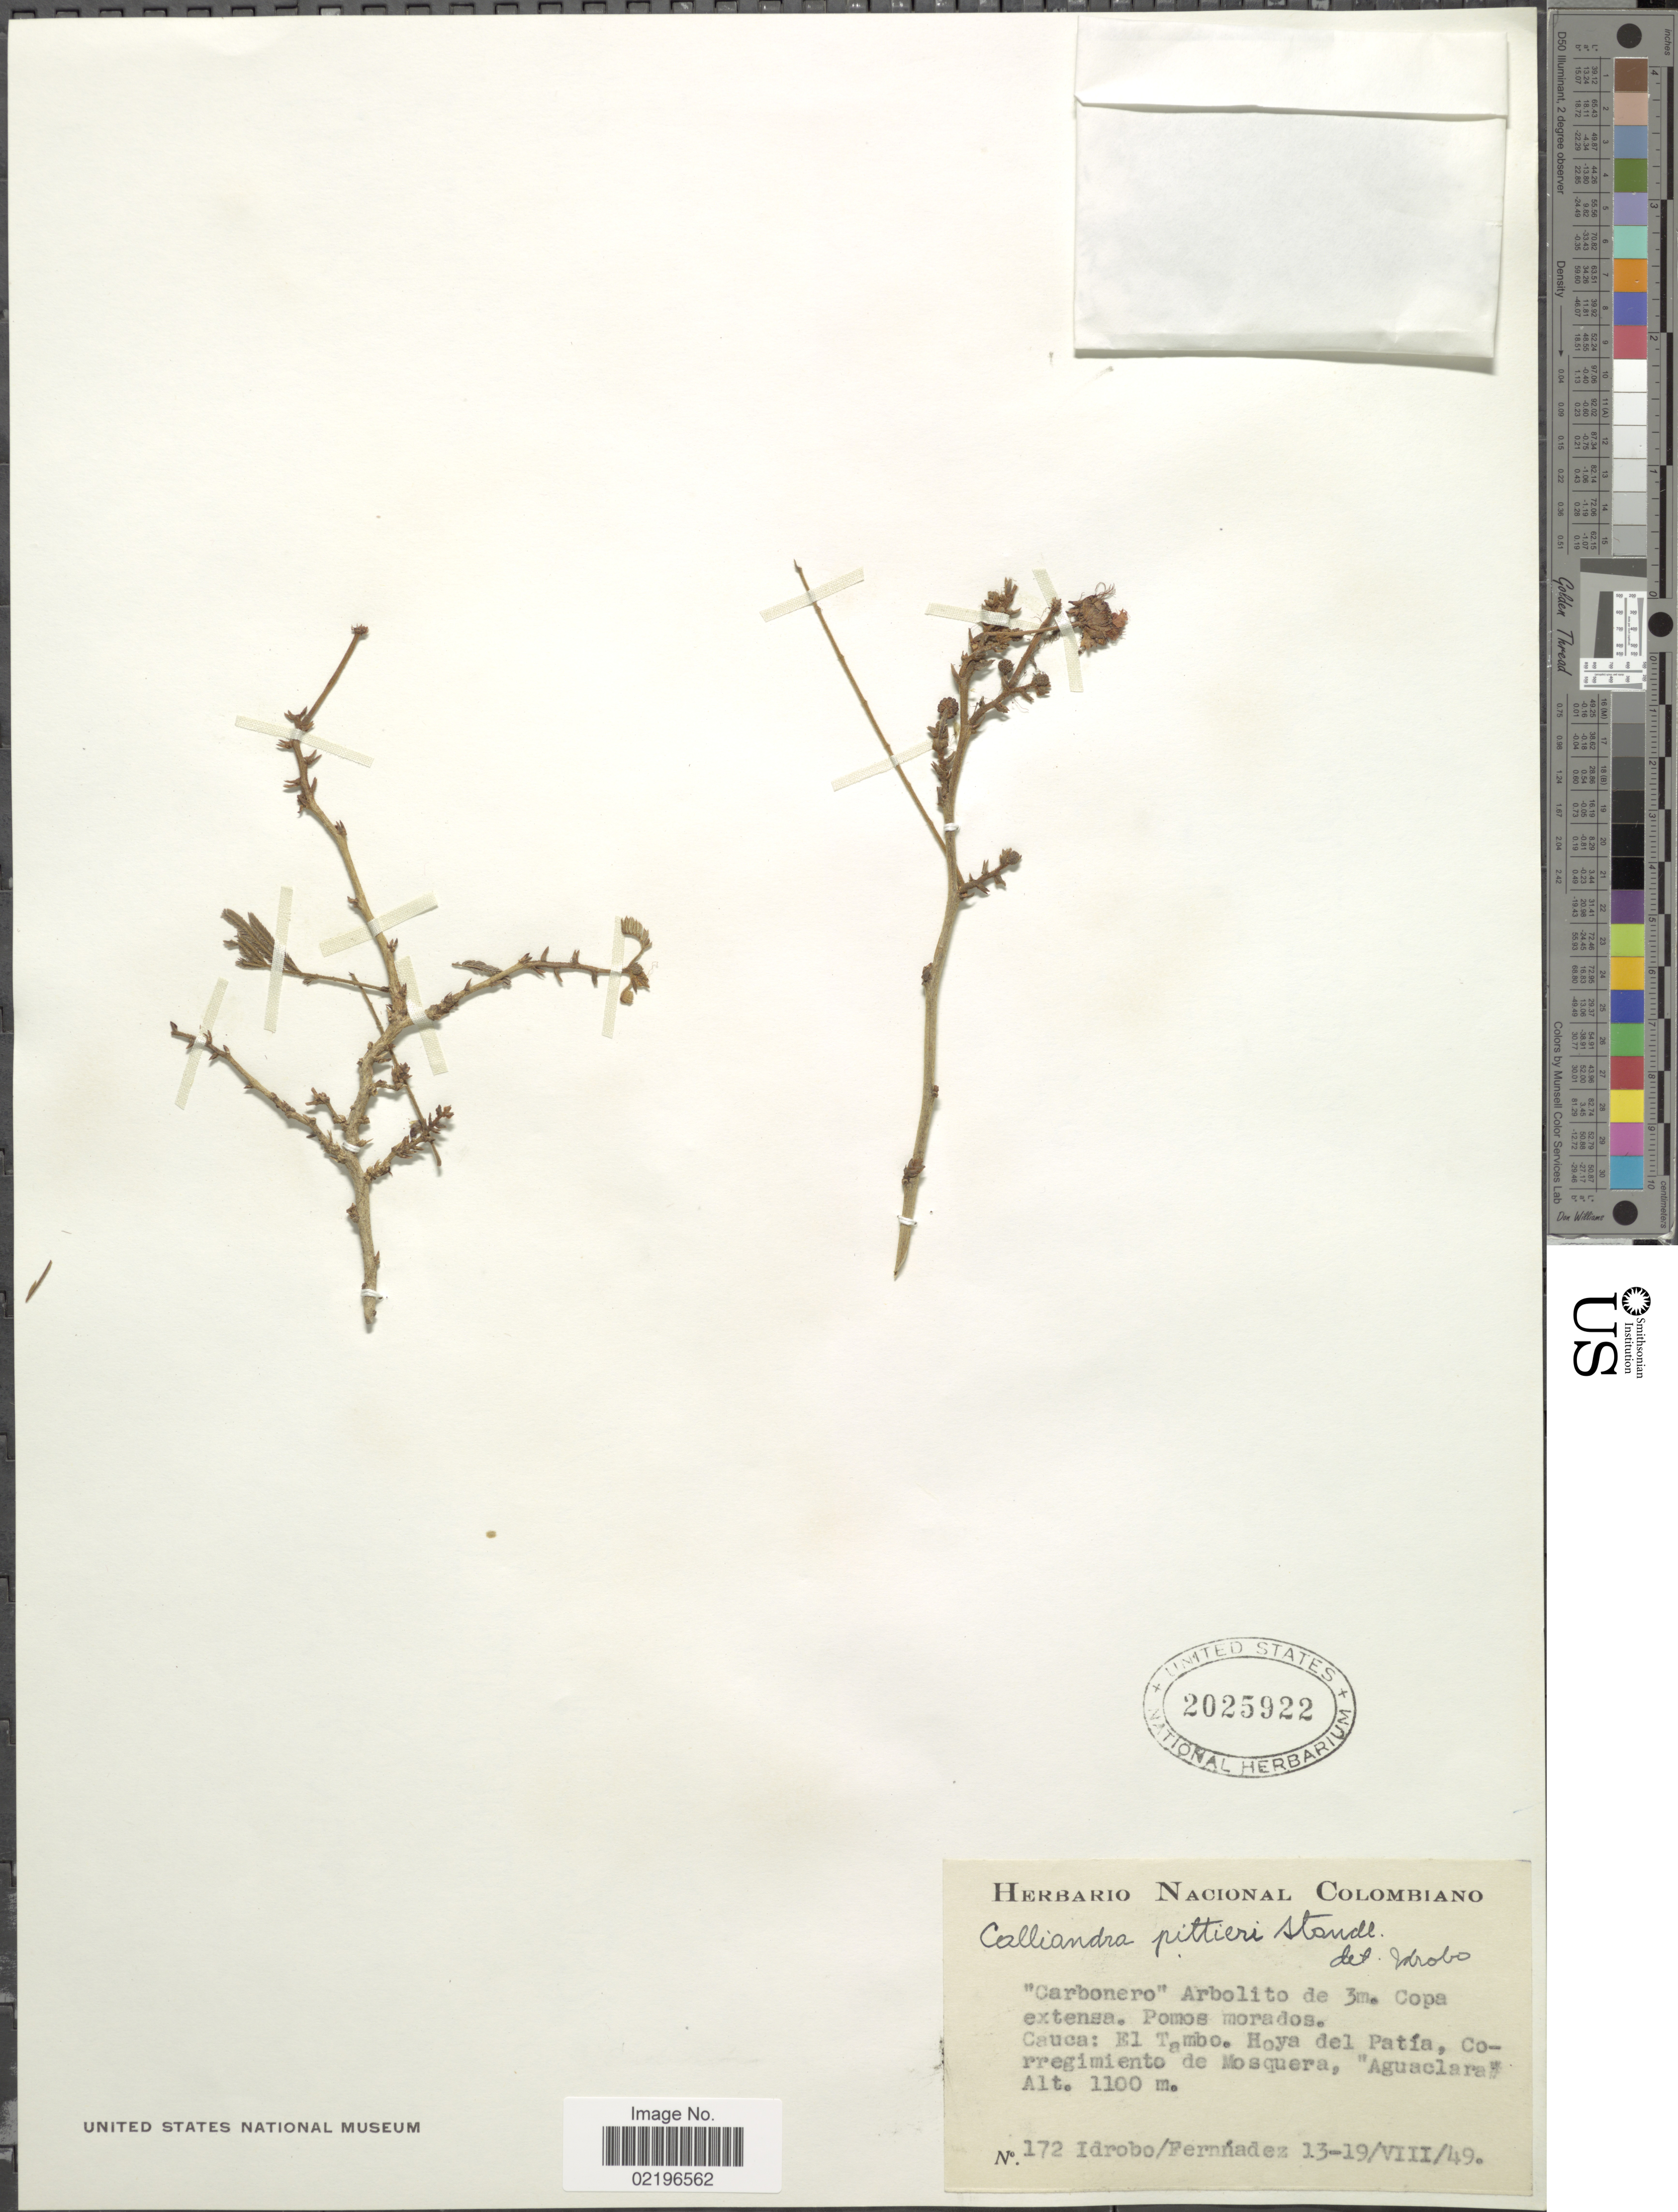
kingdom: Plantae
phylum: Tracheophyta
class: Magnoliopsida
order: Fabales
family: Fabaceae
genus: Calliandra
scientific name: Calliandra pittieri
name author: Standl.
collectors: -- Idrobo & -- Fernandez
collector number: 172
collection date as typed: Transcribed d/m/y: 13/8/49 to 19/8/49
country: Colombia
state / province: Cauca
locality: Cauca: El Tambo. Hoya del Patia, Corregimiento de Mosquera, "Aguaclara"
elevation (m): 100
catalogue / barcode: US 2025922